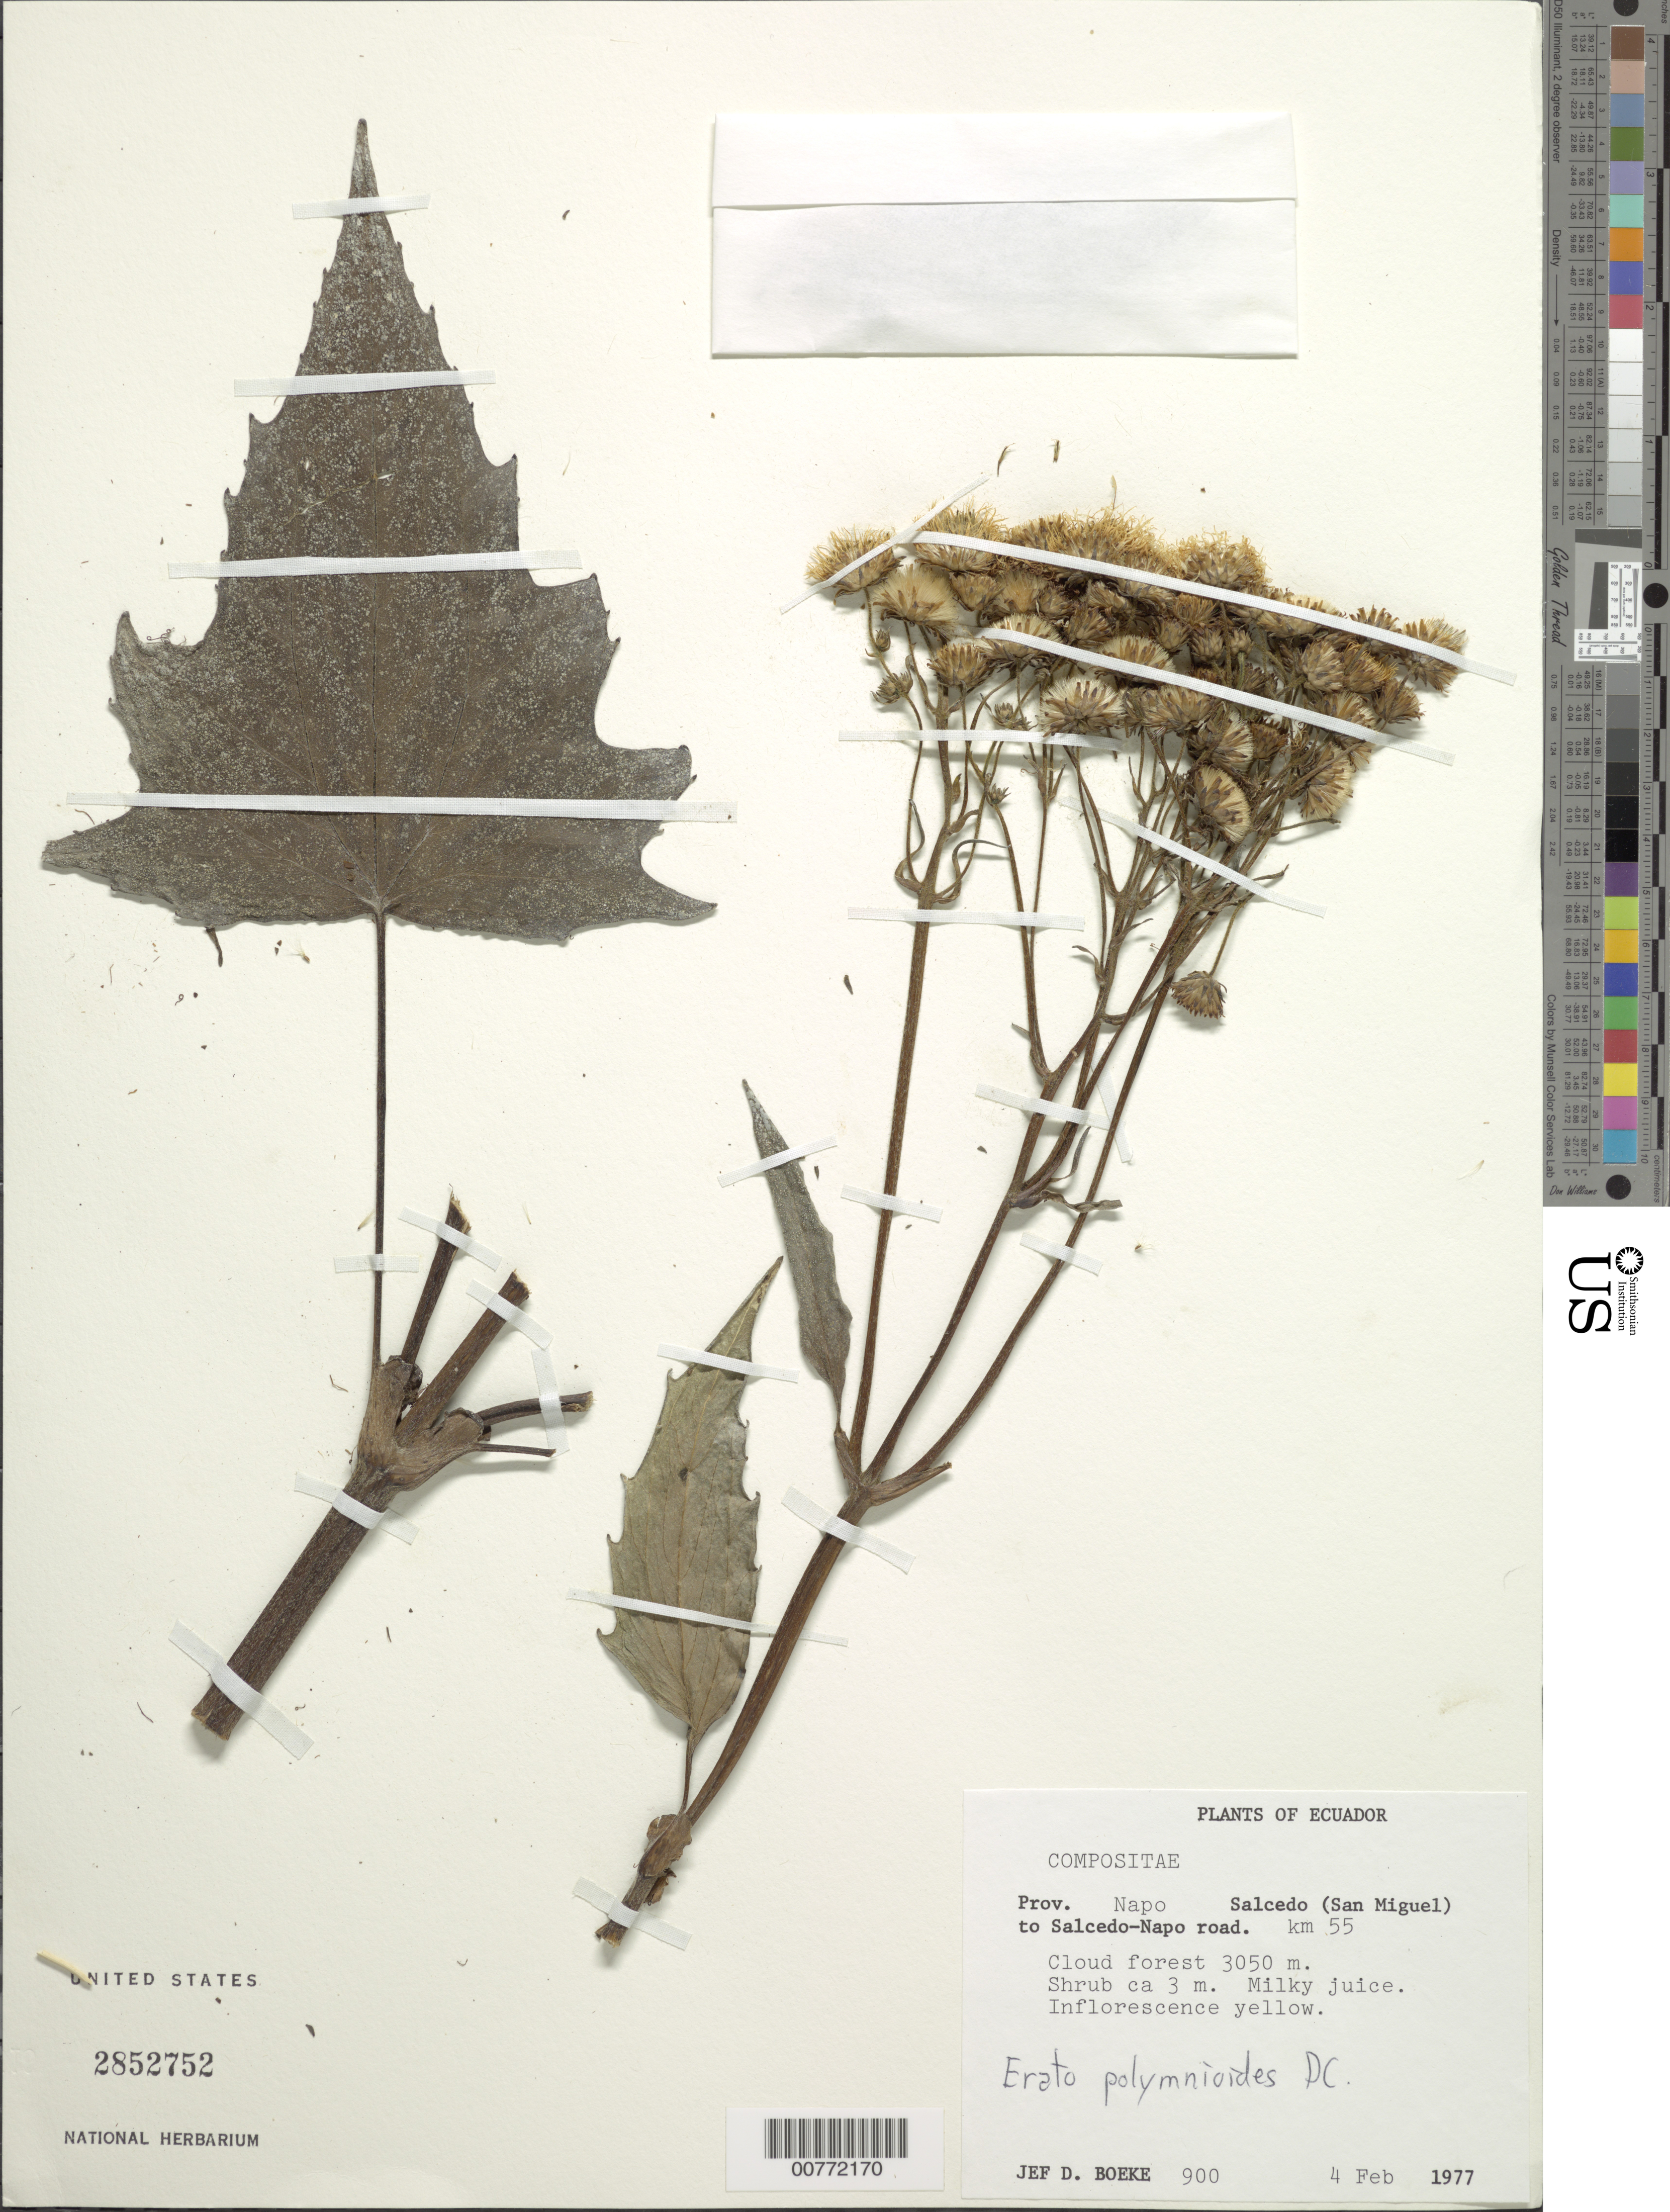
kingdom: Plantae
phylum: Tracheophyta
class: Magnoliopsida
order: Asterales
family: Asteraceae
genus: Erato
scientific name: Erato polymnioides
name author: DC.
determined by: Robinson, Harold E., (US)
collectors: J. D. Boeke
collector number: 900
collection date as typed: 4 February 1977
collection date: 1977-02-04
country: Ecuador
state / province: Napo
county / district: Salcedo (San Miguel)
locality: Salcedo to Napo road, km 55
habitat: Cloud forest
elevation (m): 3050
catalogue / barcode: US 2852752